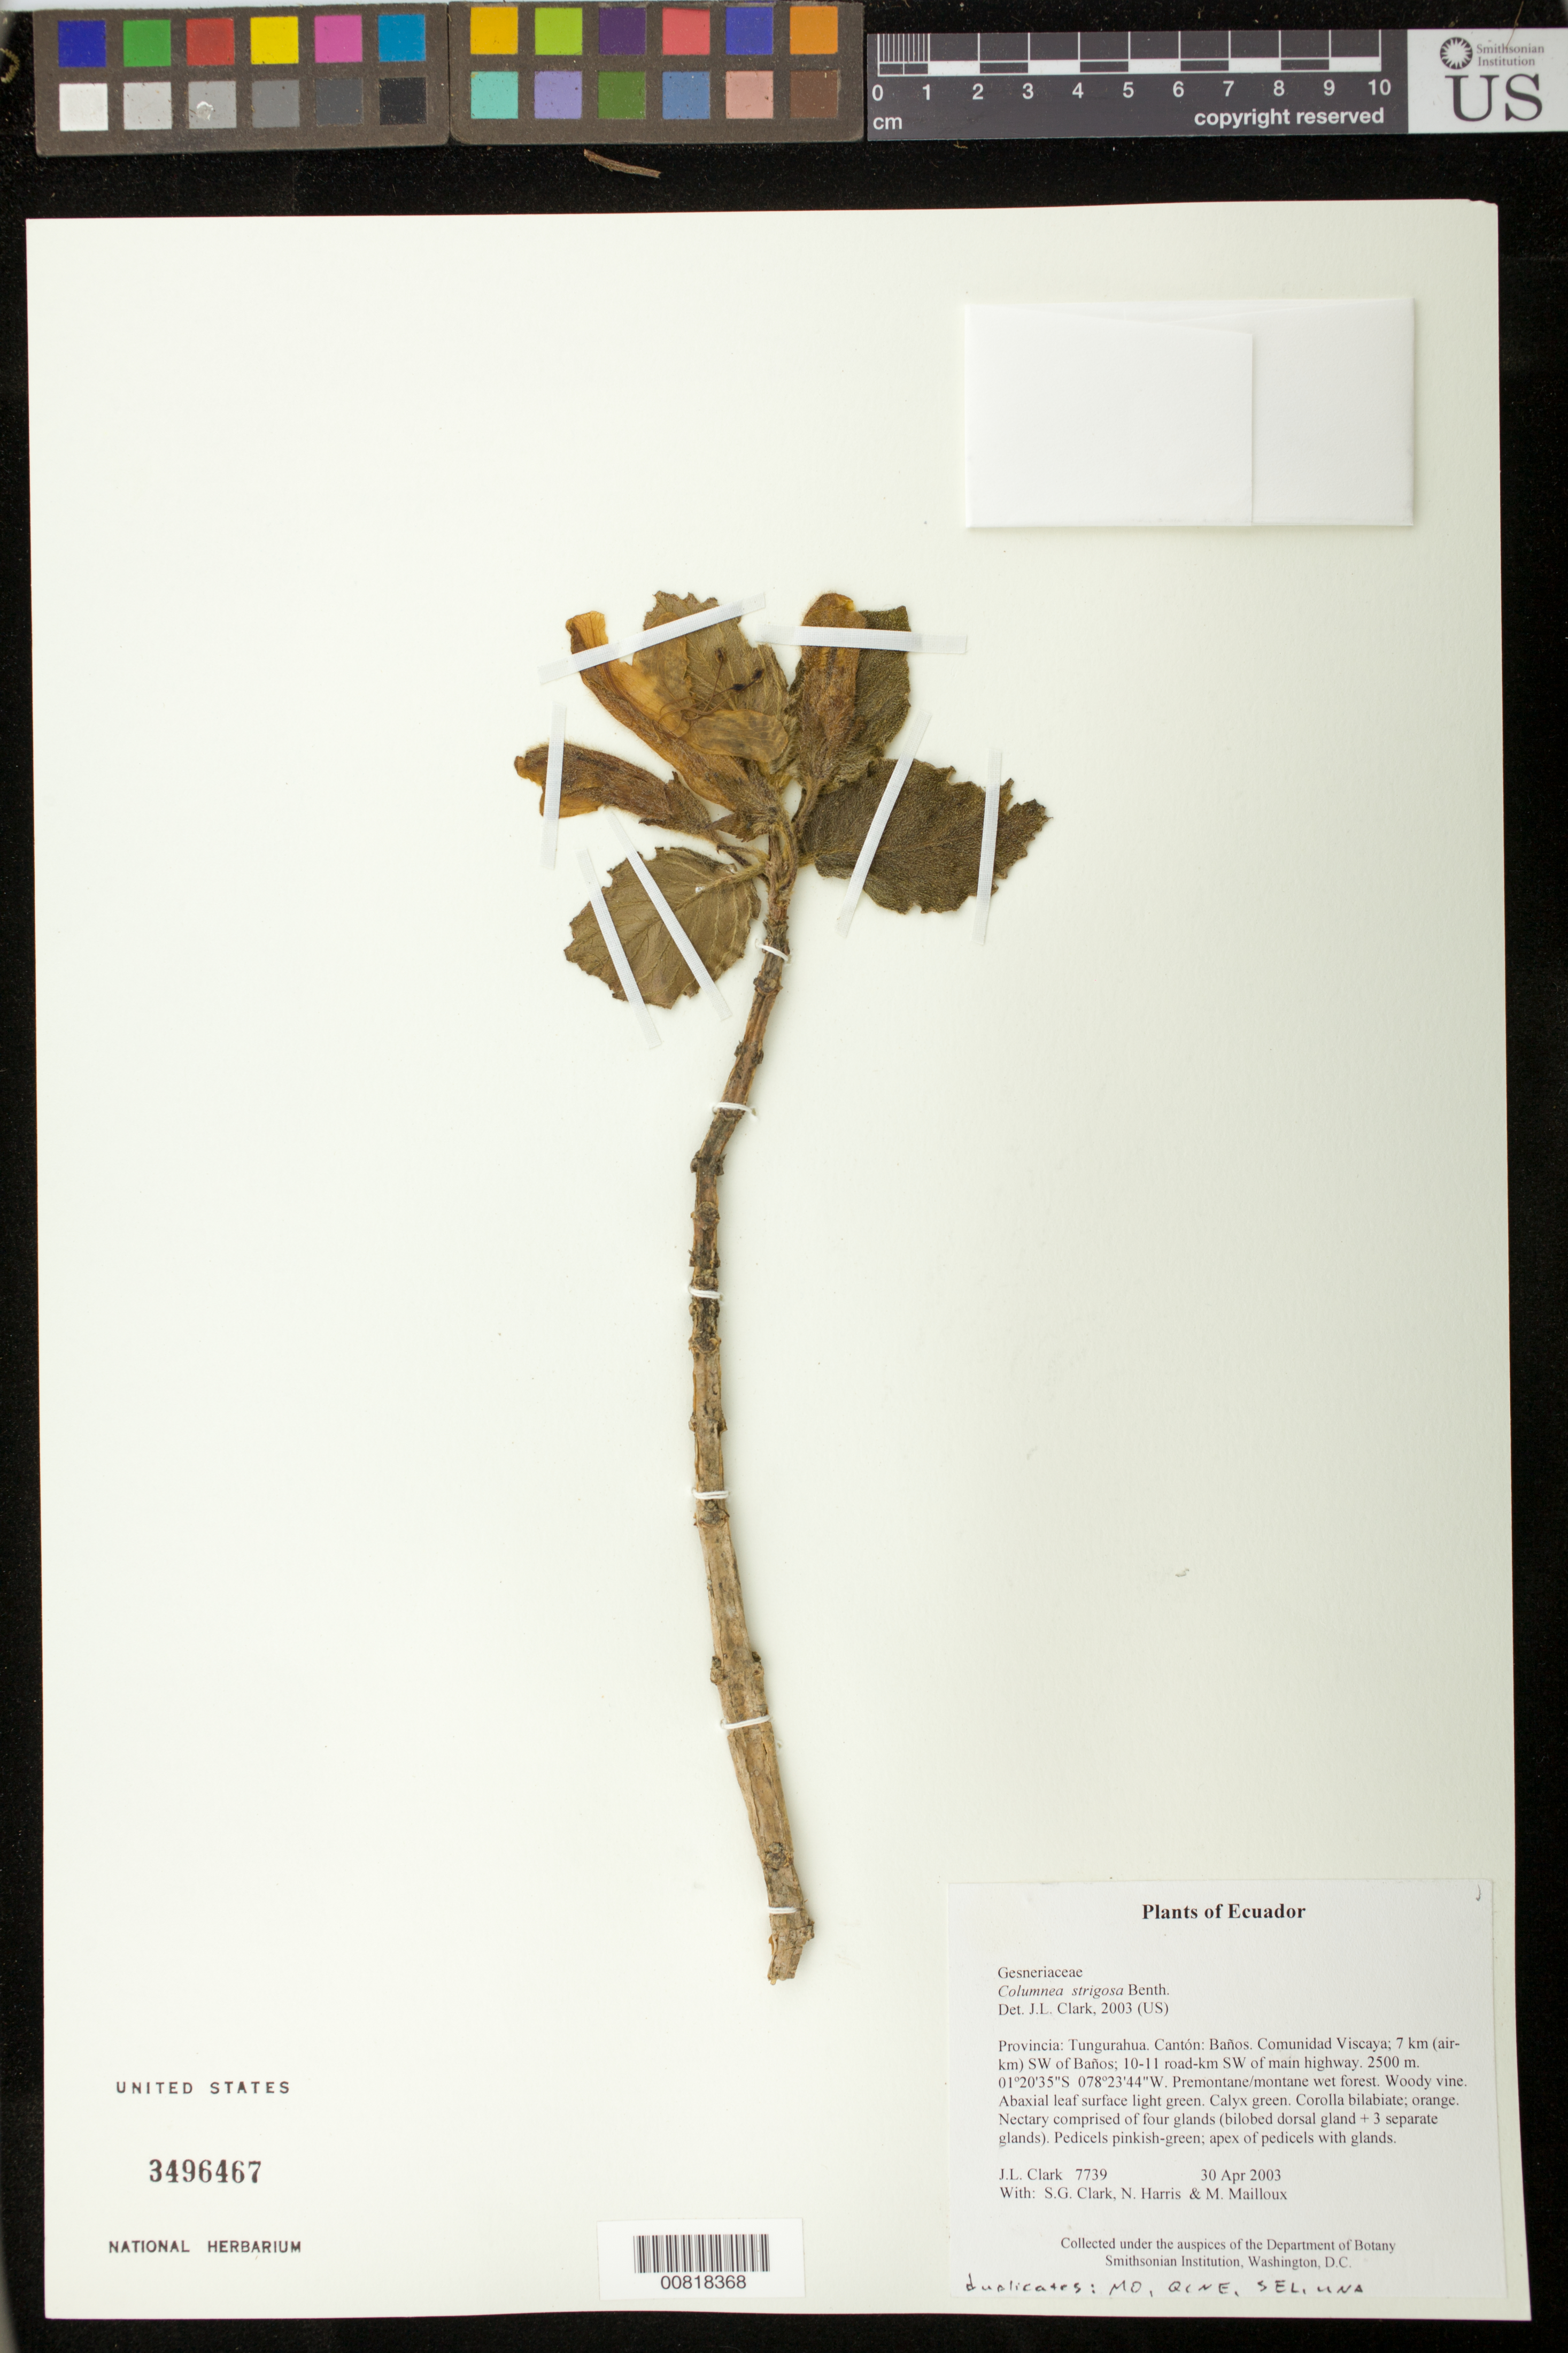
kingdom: Plantae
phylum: Tracheophyta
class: Magnoliopsida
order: Lamiales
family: Gesneriaceae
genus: Columnea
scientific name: Columnea strigosa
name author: Benth.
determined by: Clark, J. L., (SEL), The Marie Selby Botanical Garden (UNITED STATES)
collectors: J. L. Clark, S. G. Clark, N. Harris & M. Mailloux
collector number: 7739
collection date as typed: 30 Apr 2003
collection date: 2003-04-30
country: Ecuador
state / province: Tungurahua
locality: Baños. Comunidad Viscaya; 7 km (air-km) SW of Baños; 10-11 road-km SW of main highway.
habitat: Premontane/montane wet forest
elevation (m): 2500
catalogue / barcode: US 3496467